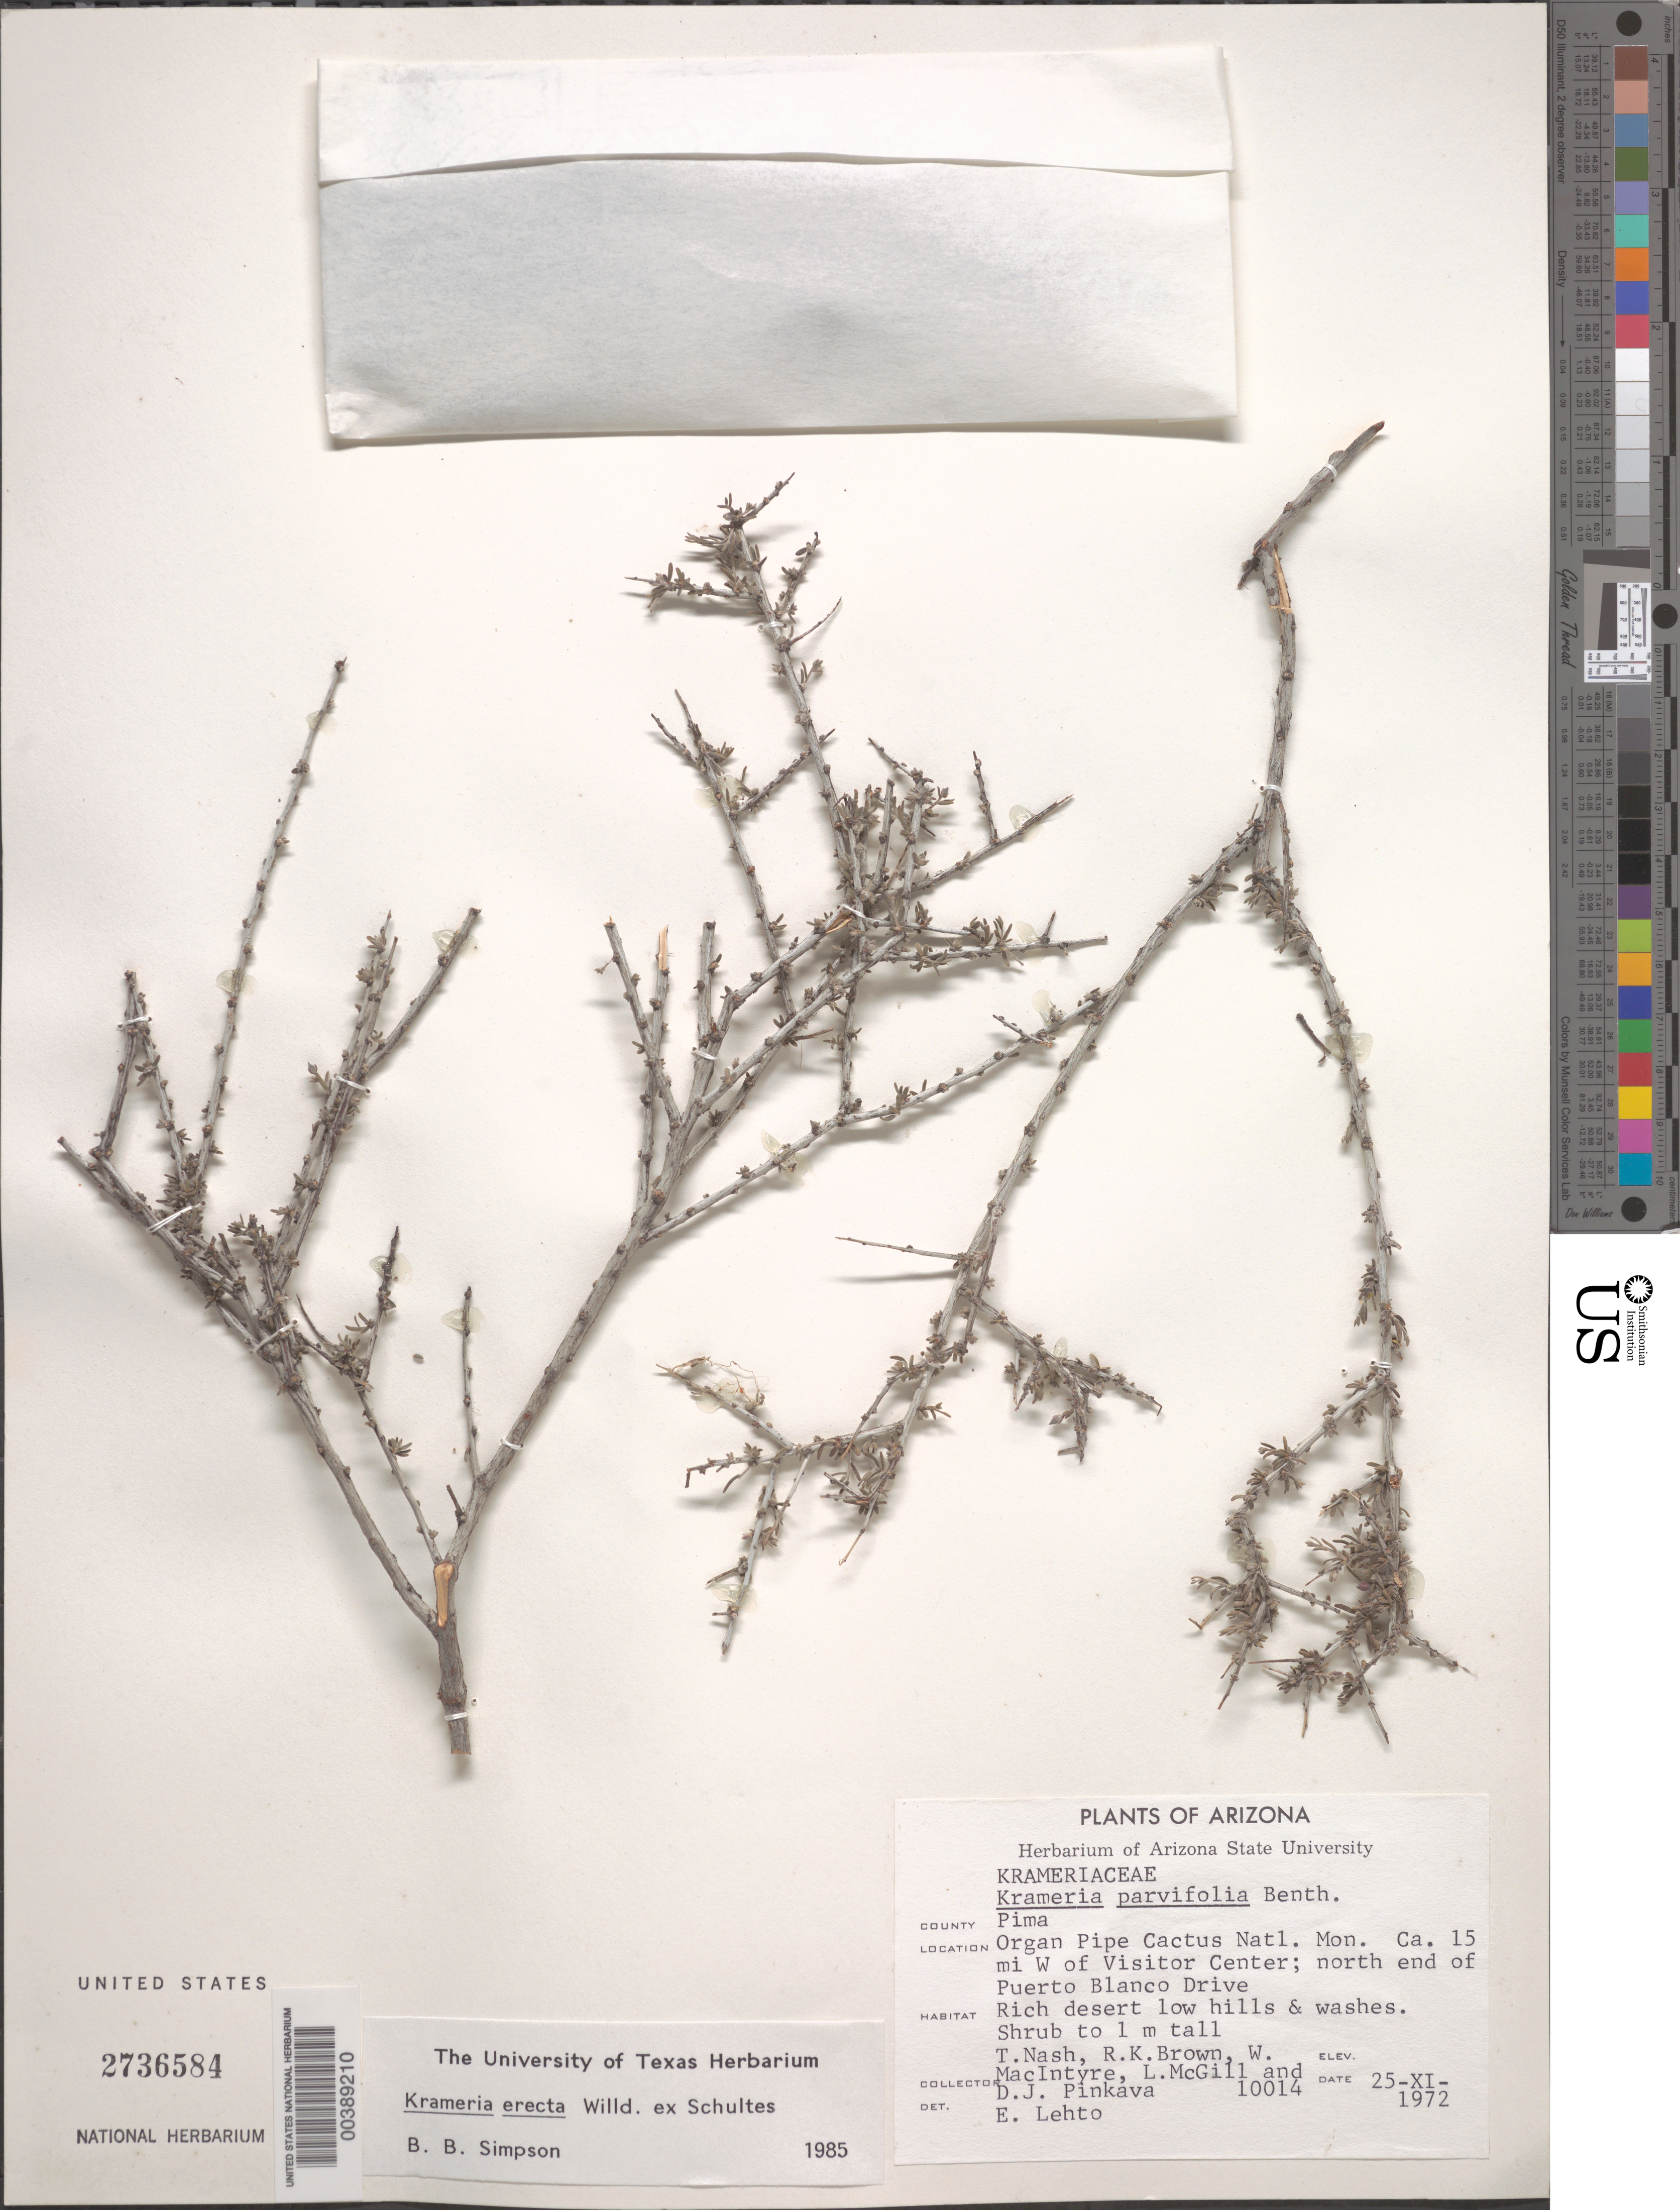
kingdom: Plantae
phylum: Tracheophyta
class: Magnoliopsida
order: Zygophyllales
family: Krameriaceae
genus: Krameria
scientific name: Krameria erecta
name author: Willd. ex Schult.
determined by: Simpson, B. B.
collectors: T. H. Nash, R. K. Brown, W. Macintyre, L. Mcgill & D. Pinkava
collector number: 10014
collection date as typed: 25 Nov 1972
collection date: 1972-11-25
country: United States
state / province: Arizona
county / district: Pima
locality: Organ pipe cactus natl. mon. ca. 15 mi w of visitor center; n end of puerto blanco drive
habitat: Rich desert low hills and washes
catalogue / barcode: US 2736584